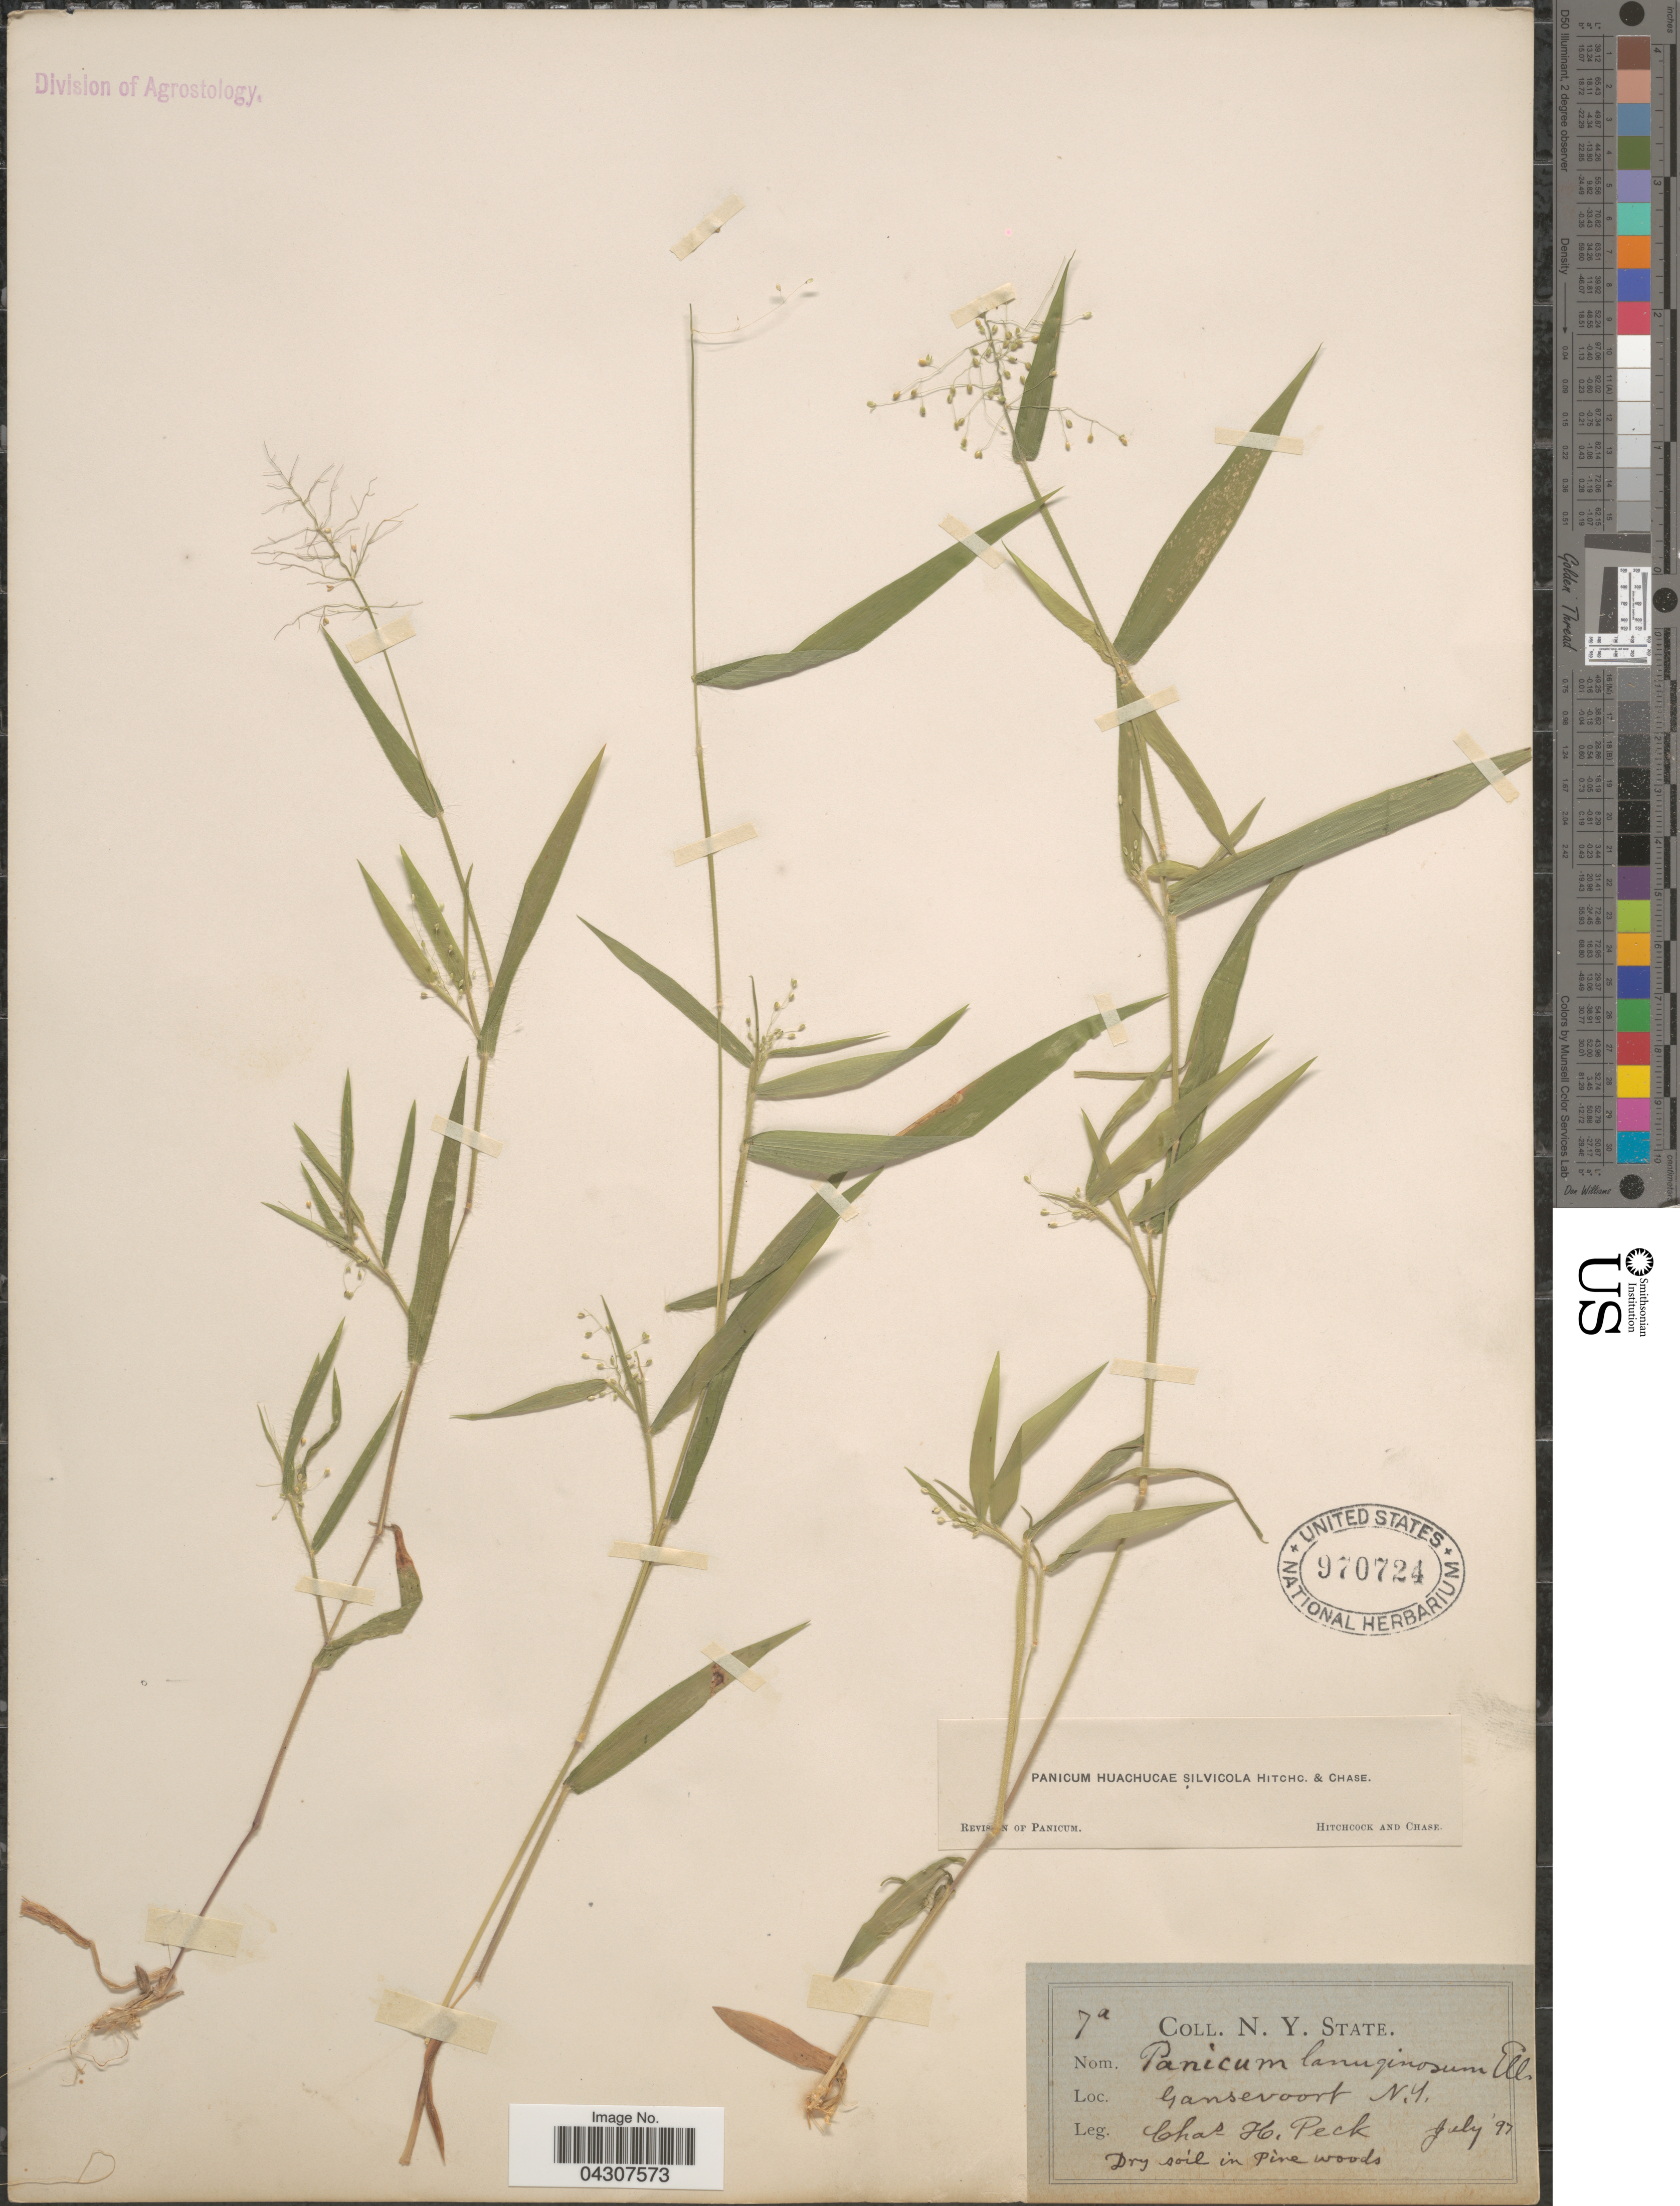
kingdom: Plantae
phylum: Tracheophyta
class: Liliopsida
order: Poales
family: Poaceae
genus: Dichanthelium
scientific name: Dichanthelium acuminatum var. acuminatum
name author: (Sw.) Gould & C.A. Clark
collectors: C. H. Peck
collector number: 7a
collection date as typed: Transcribed d/m/y: /7/97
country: United States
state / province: New York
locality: Gansevoort.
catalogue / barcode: US 970724